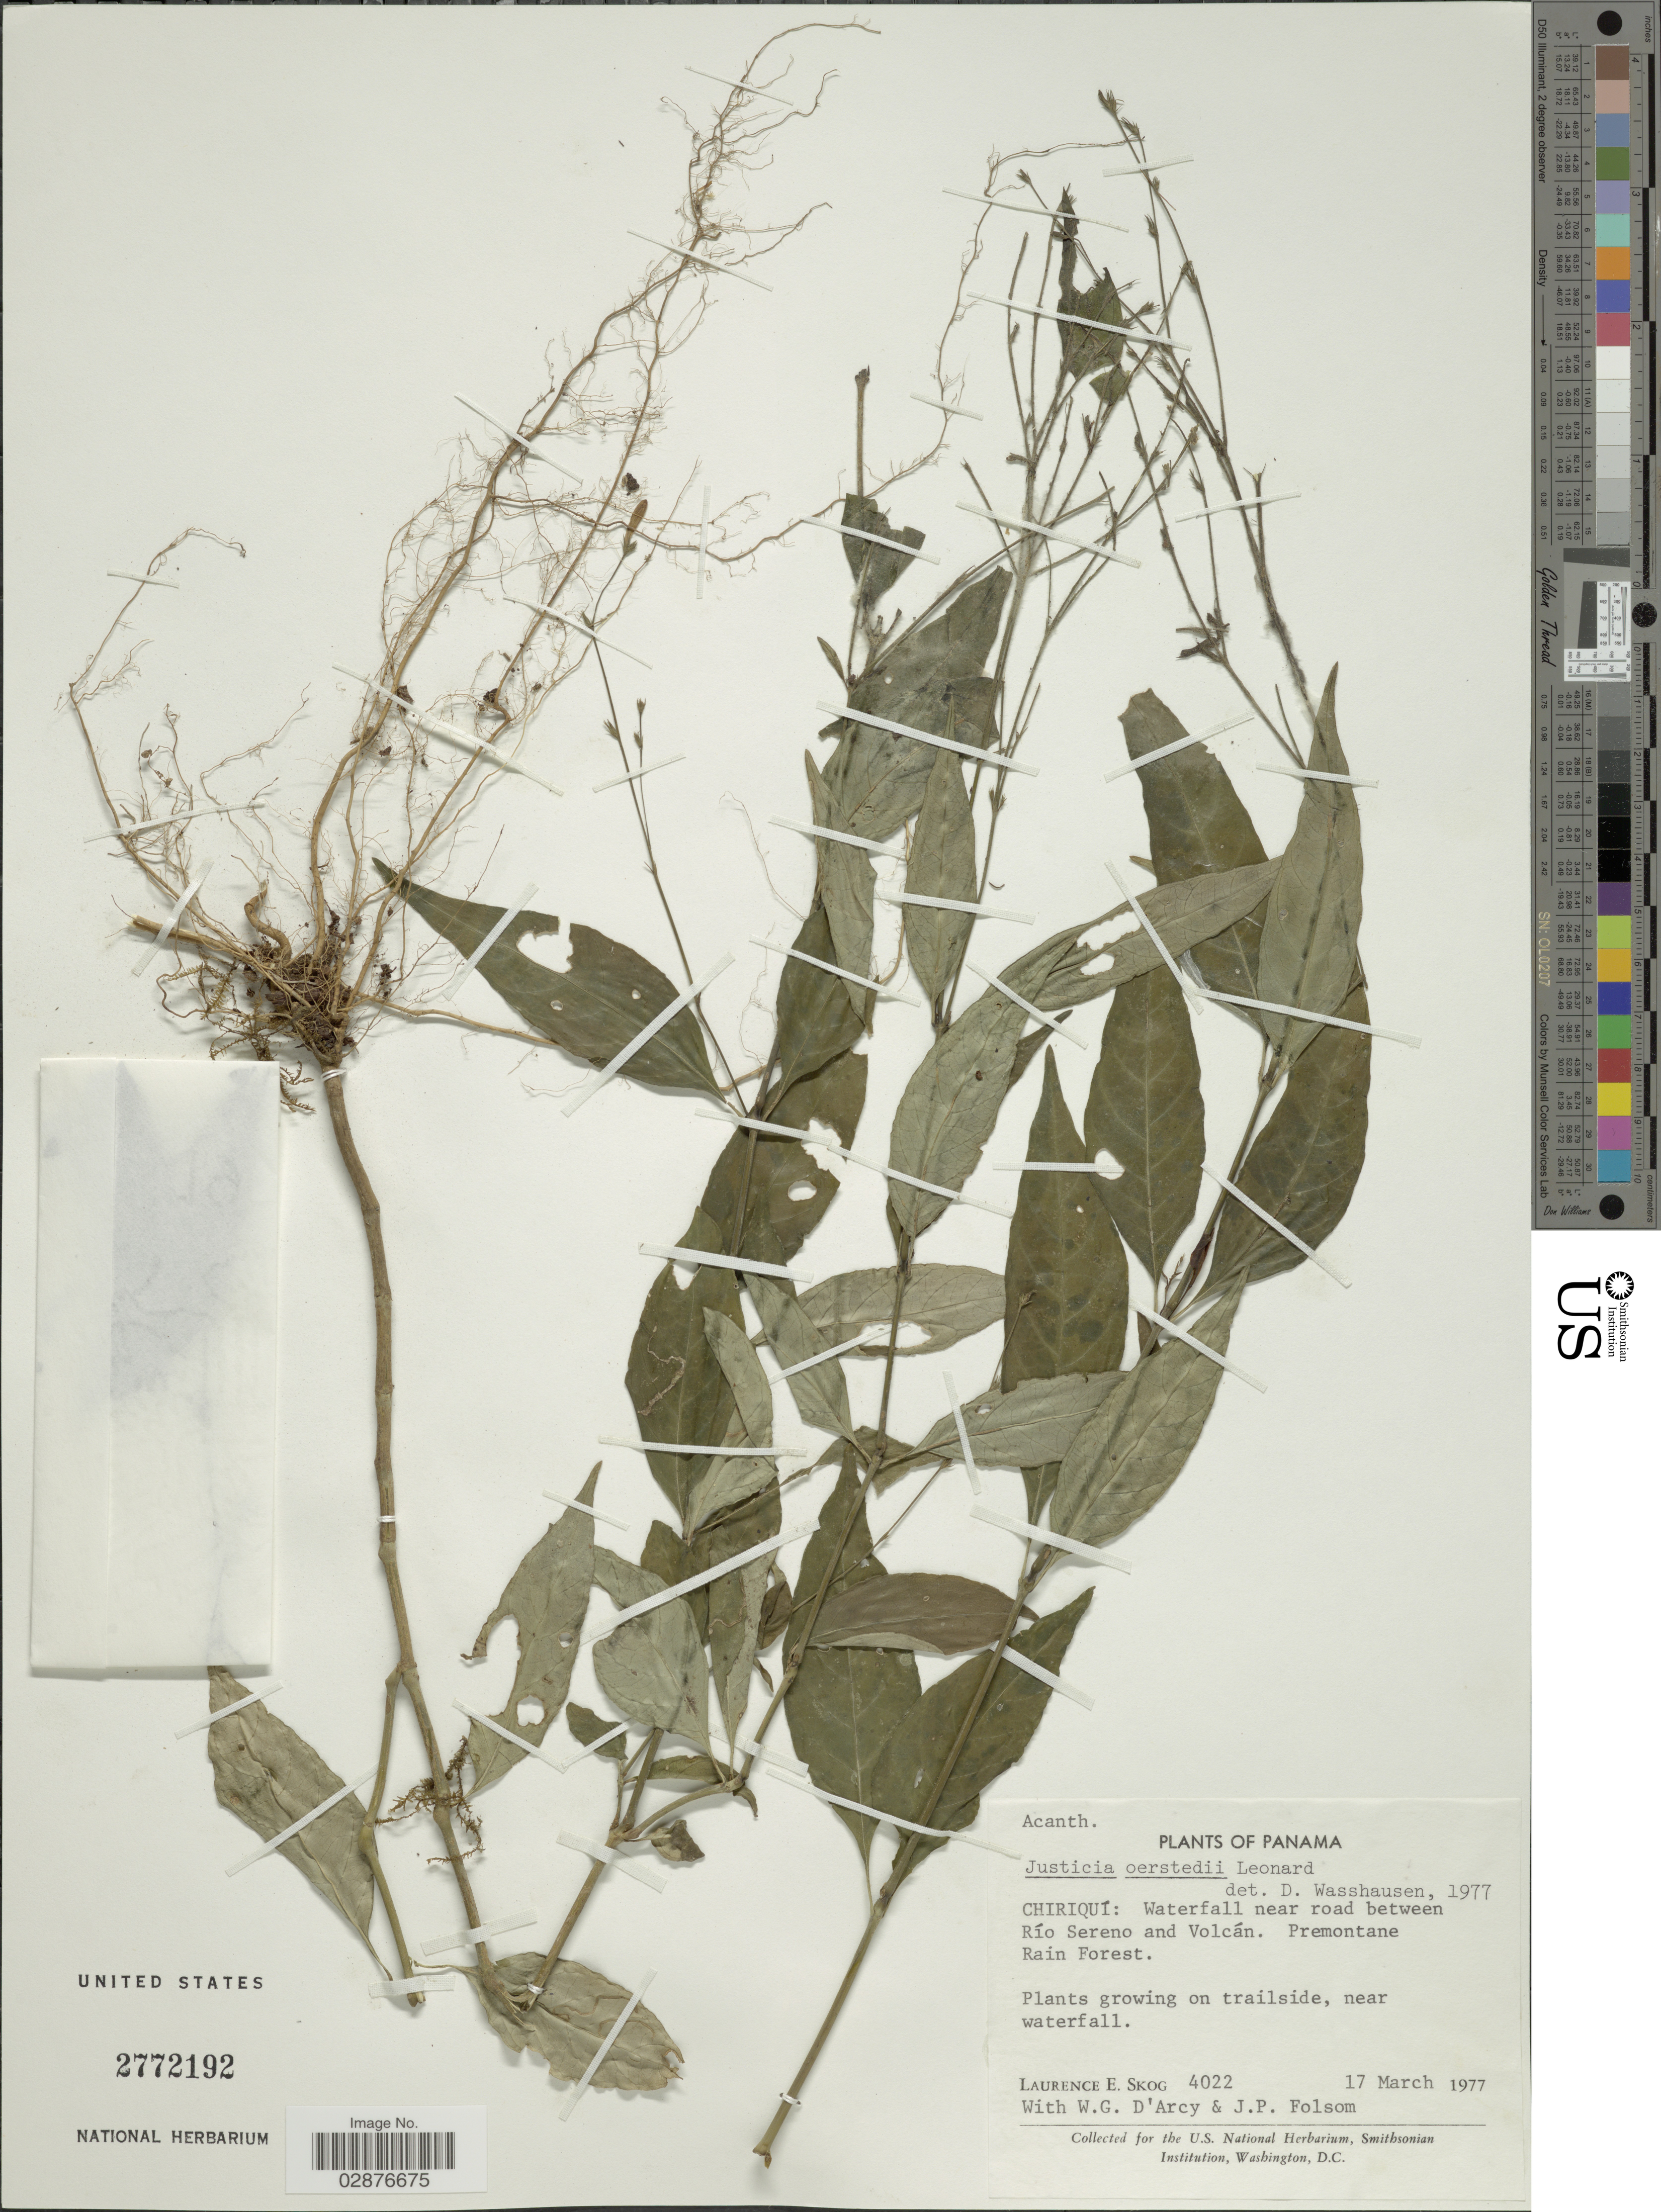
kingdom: Plantae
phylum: Tracheophyta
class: Magnoliopsida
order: Lamiales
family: Acanthaceae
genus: Justicia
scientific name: Justicia oerstedii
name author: Leonard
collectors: L. E. Skog, W. G. D'Arcy & J. P. Folsom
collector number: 4022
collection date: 1977-03-17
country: Panama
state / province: Chiriqui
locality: Waterfall near road between Río Sereno and Volcán.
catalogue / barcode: US 2772192